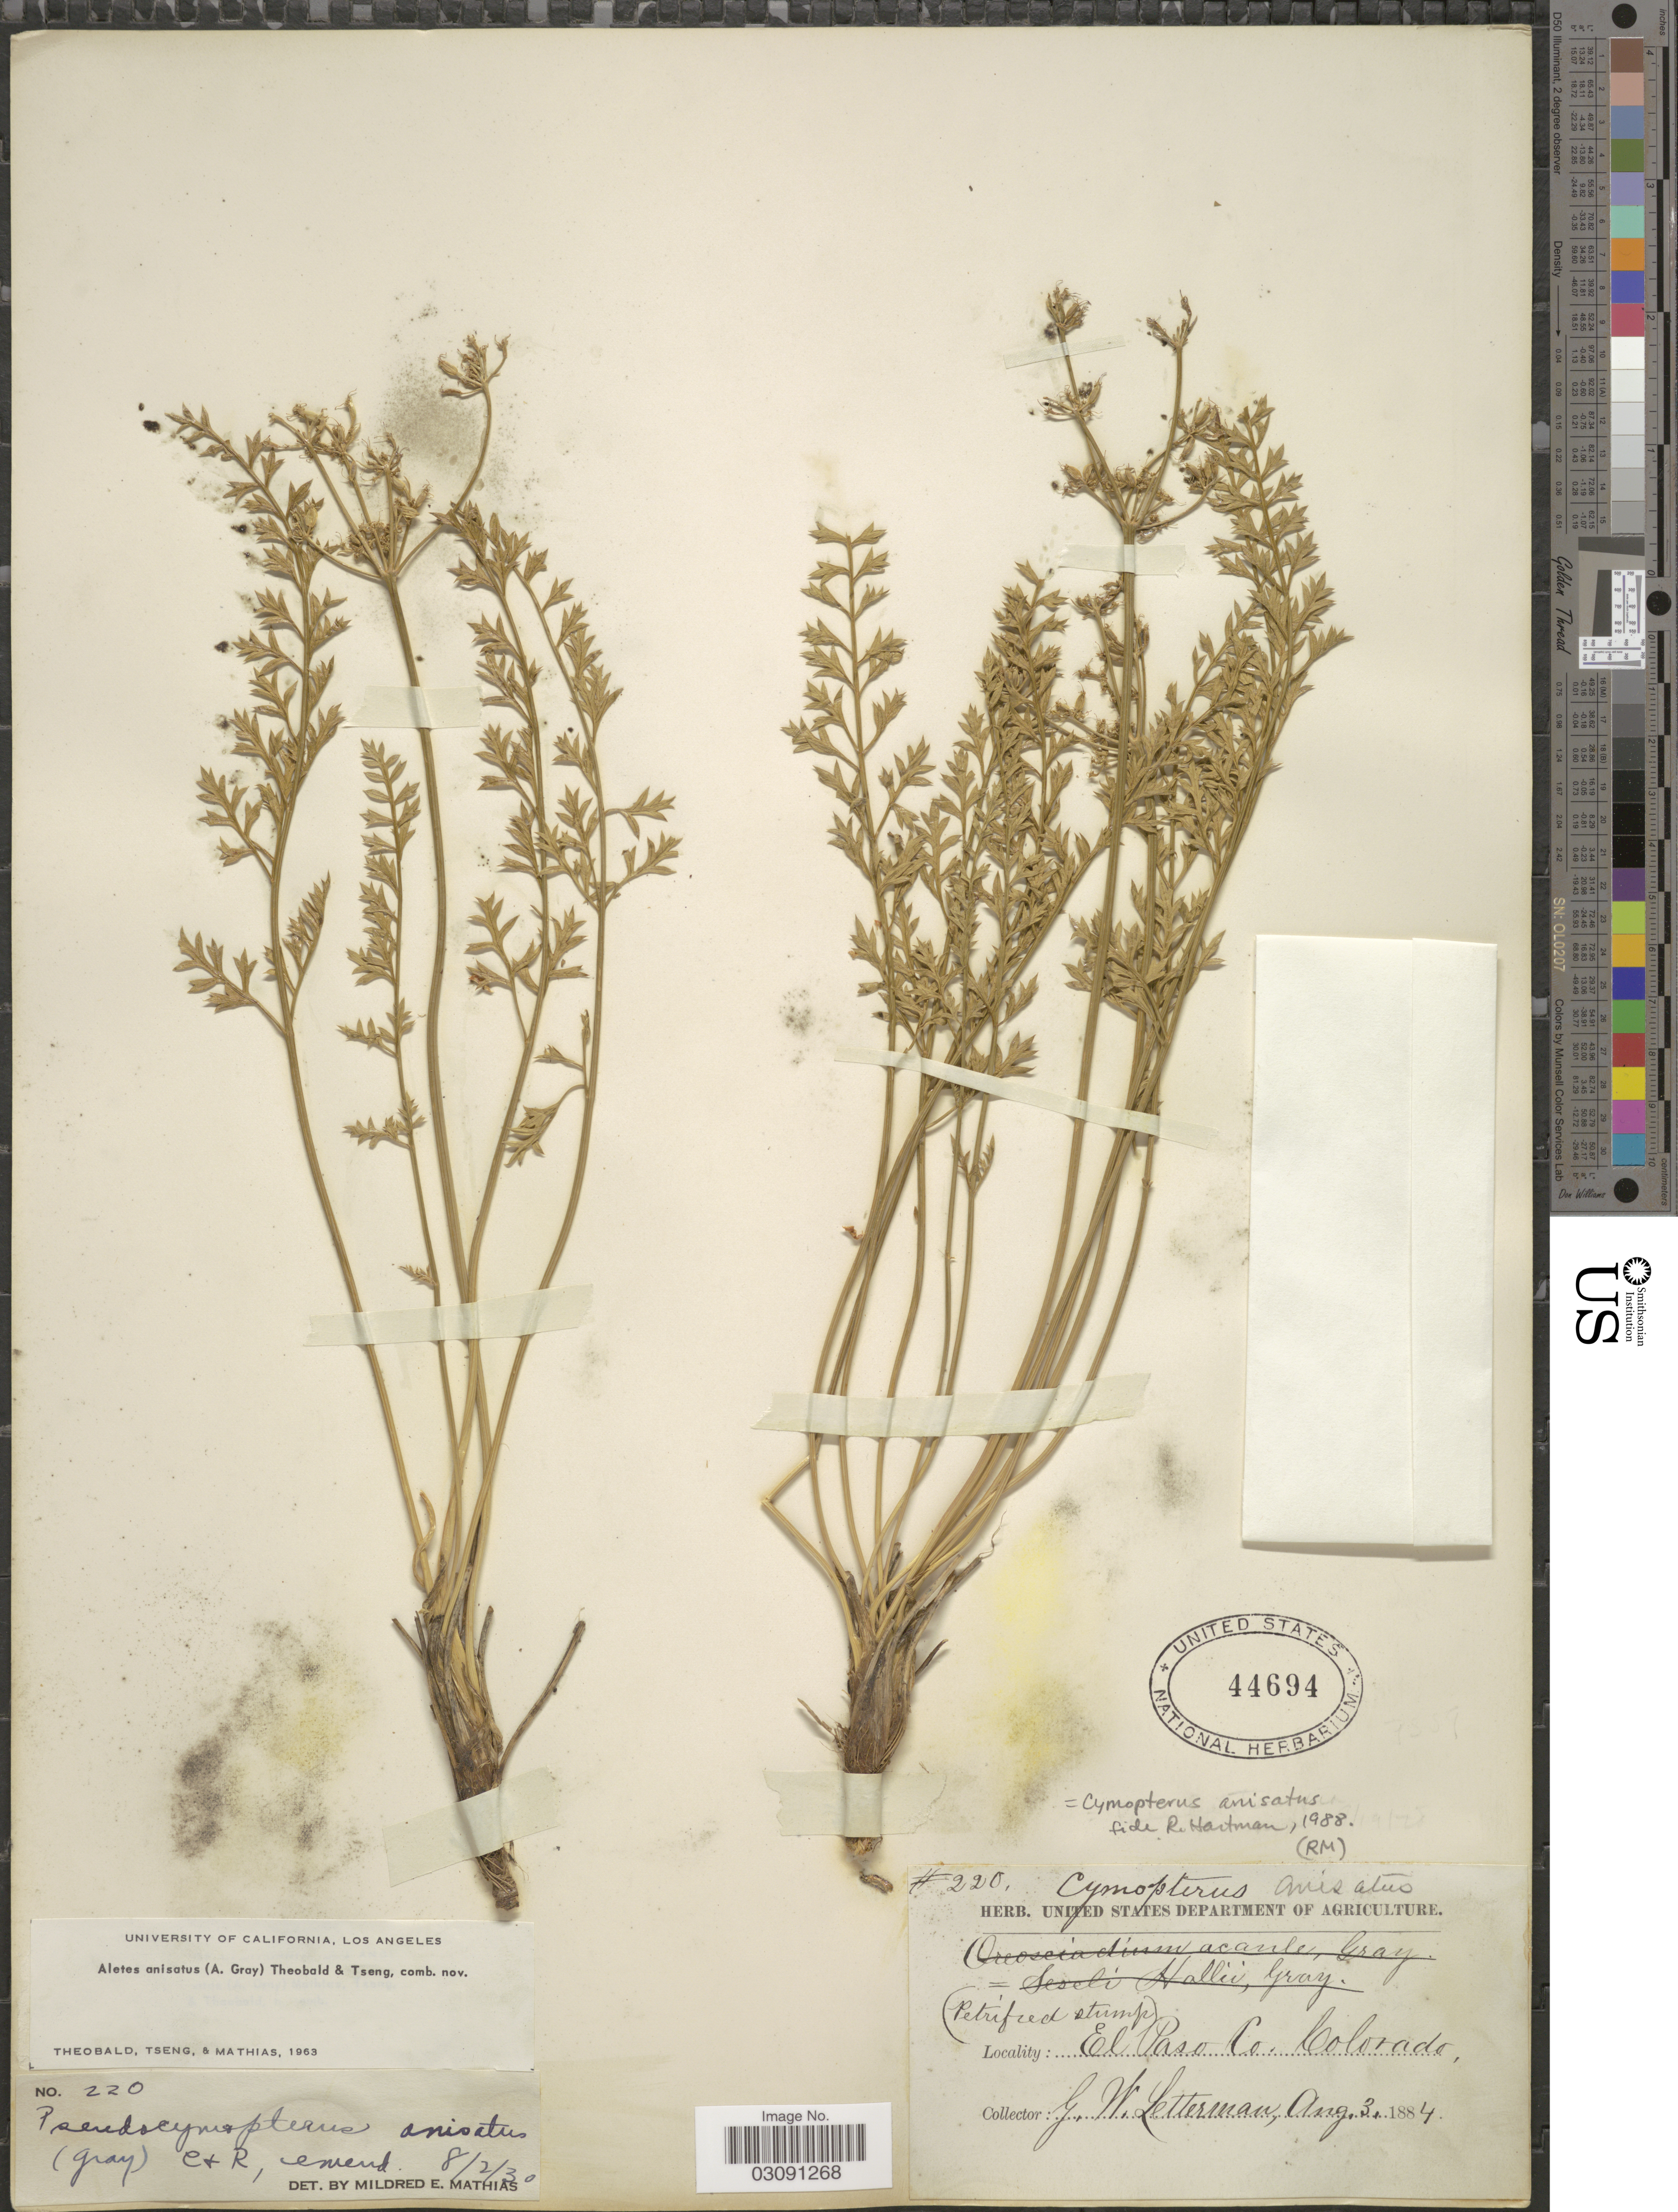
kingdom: Plantae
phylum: Tracheophyta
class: Magnoliopsida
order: Apiales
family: Apiaceae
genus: Cymopterus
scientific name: Cymopterus anisatus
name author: A. Gray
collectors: G. W. Letterman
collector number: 220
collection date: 1884-08-03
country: United States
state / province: Colorado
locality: El Paso Co.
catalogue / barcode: US 44694